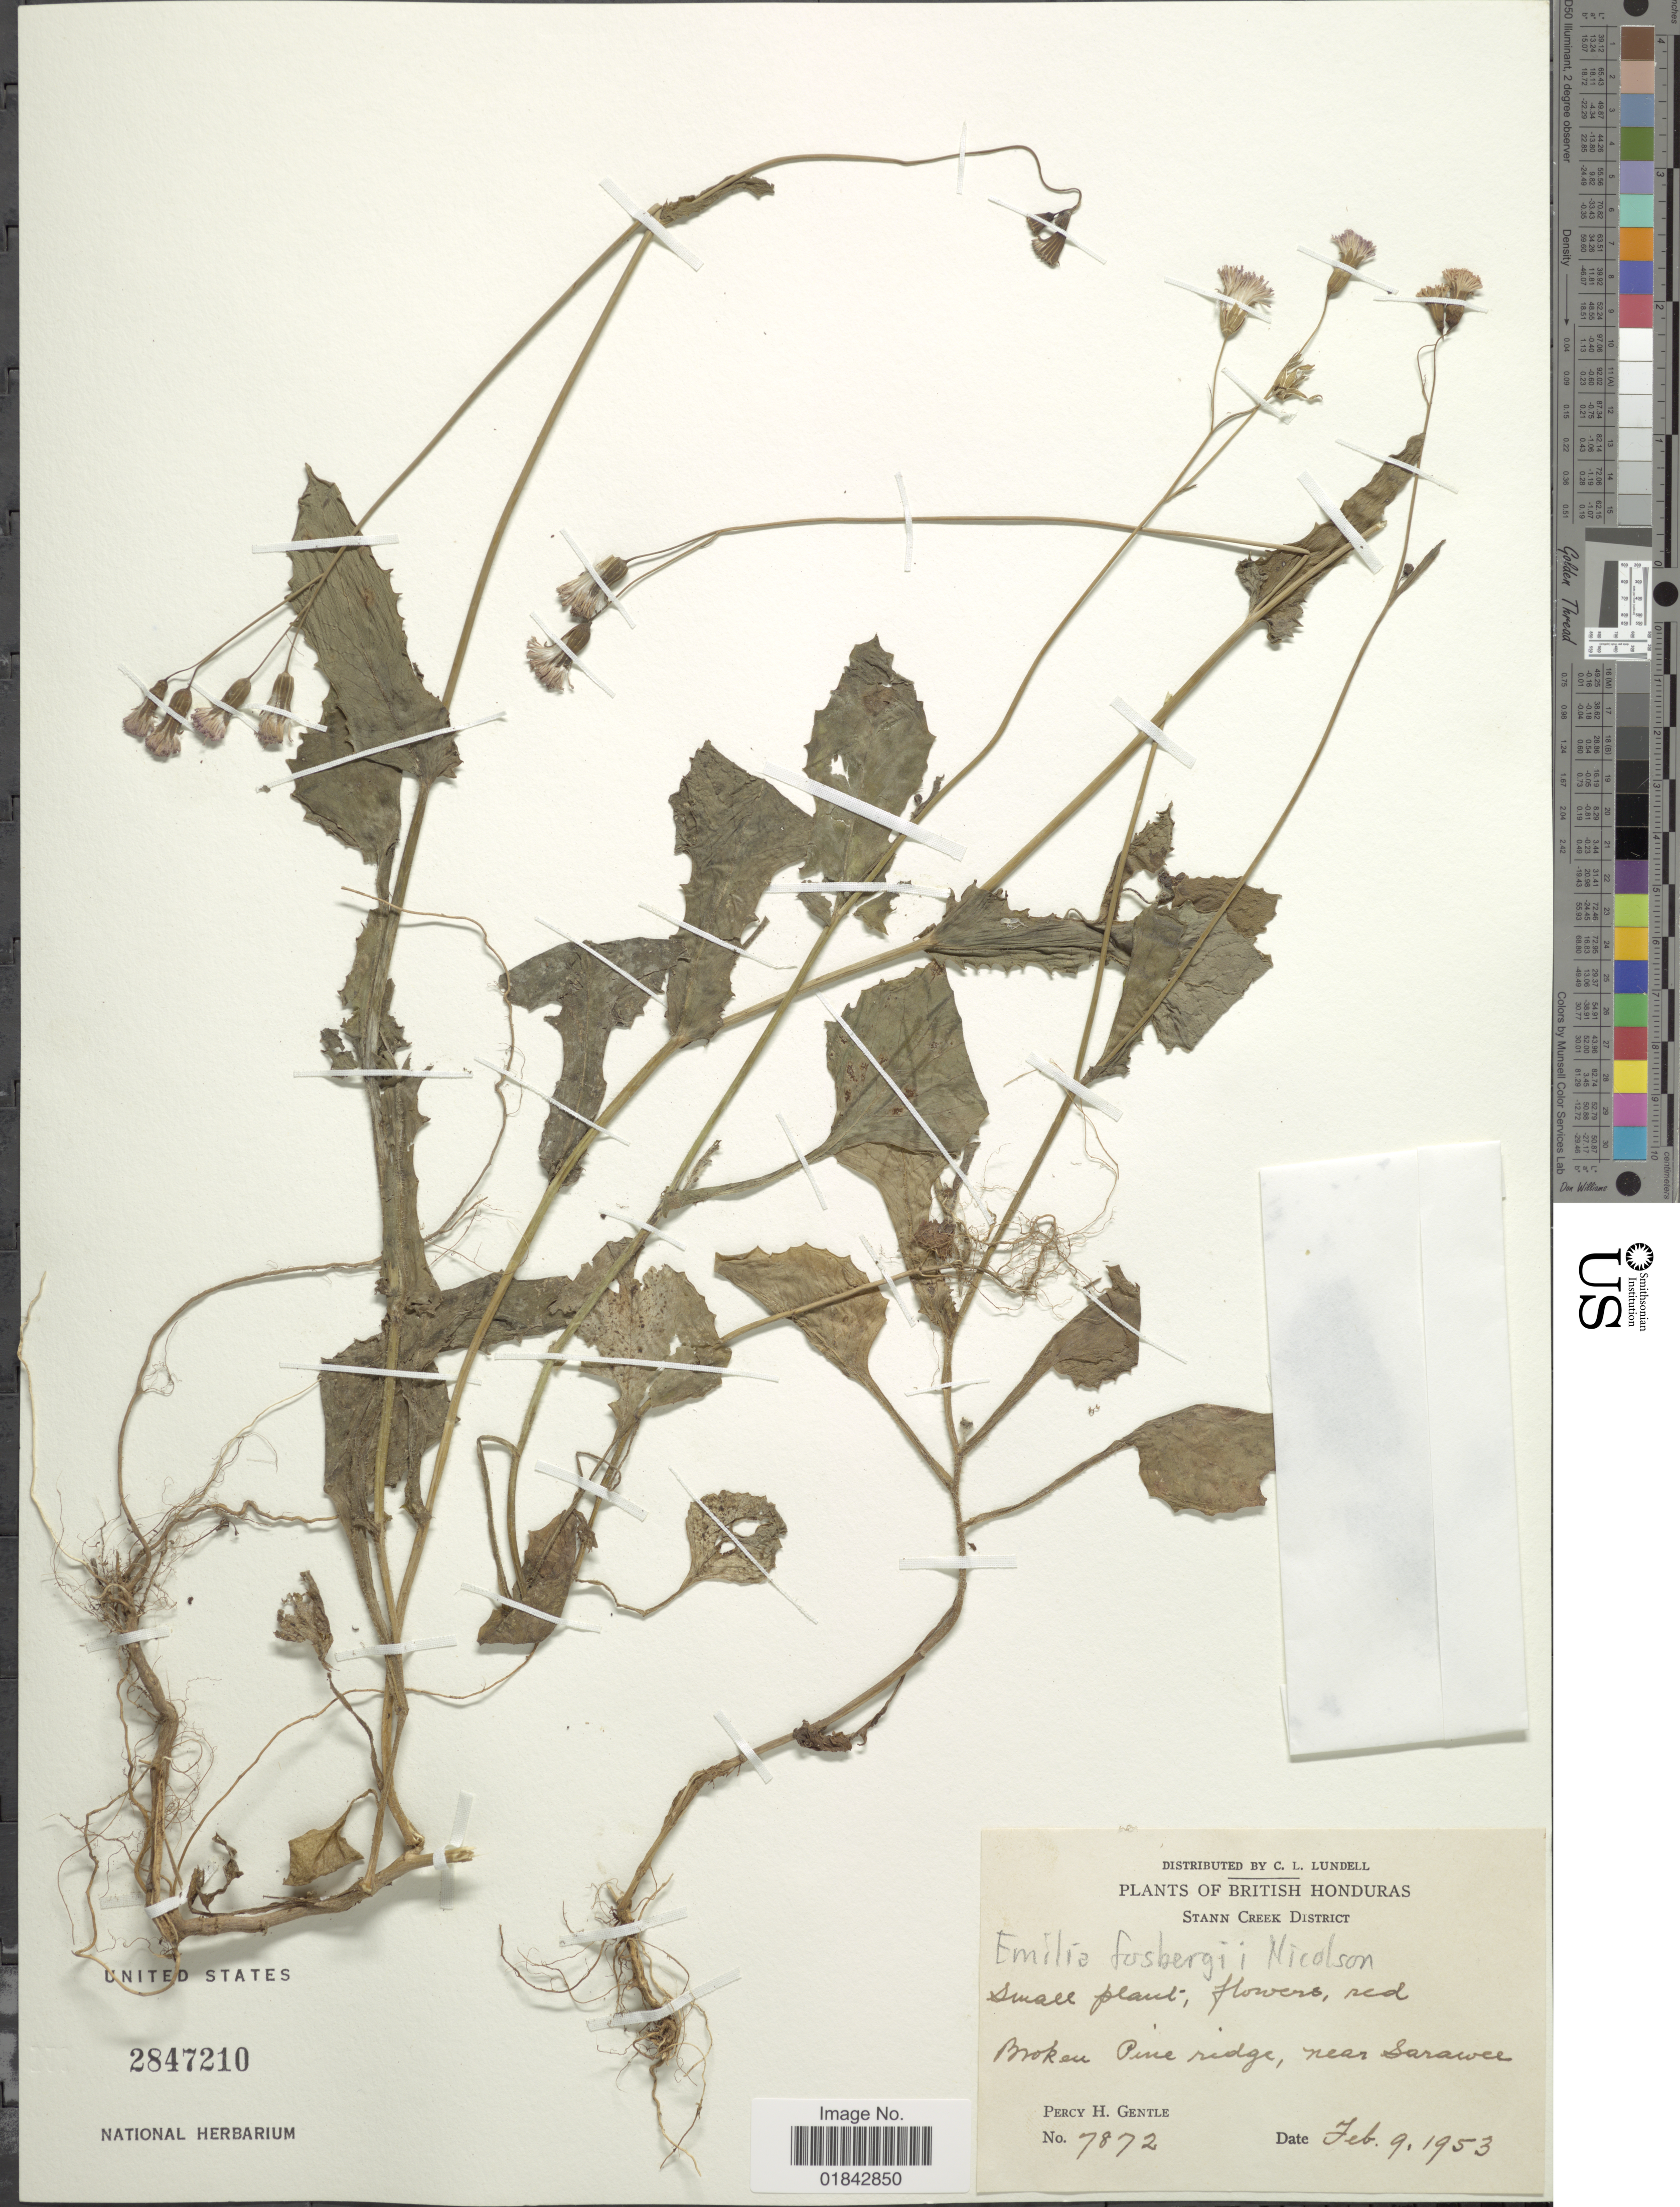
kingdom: Plantae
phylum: Tracheophyta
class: Magnoliopsida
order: Asterales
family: Asteraceae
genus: Emilia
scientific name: Emilia fosbergii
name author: Nicolson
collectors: P. H. Gentle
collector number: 7872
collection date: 1953-02-09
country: Belize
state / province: Stann Creek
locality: Stann Creek District, Broken Pine ridge, near Sarawee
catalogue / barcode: US 2847210